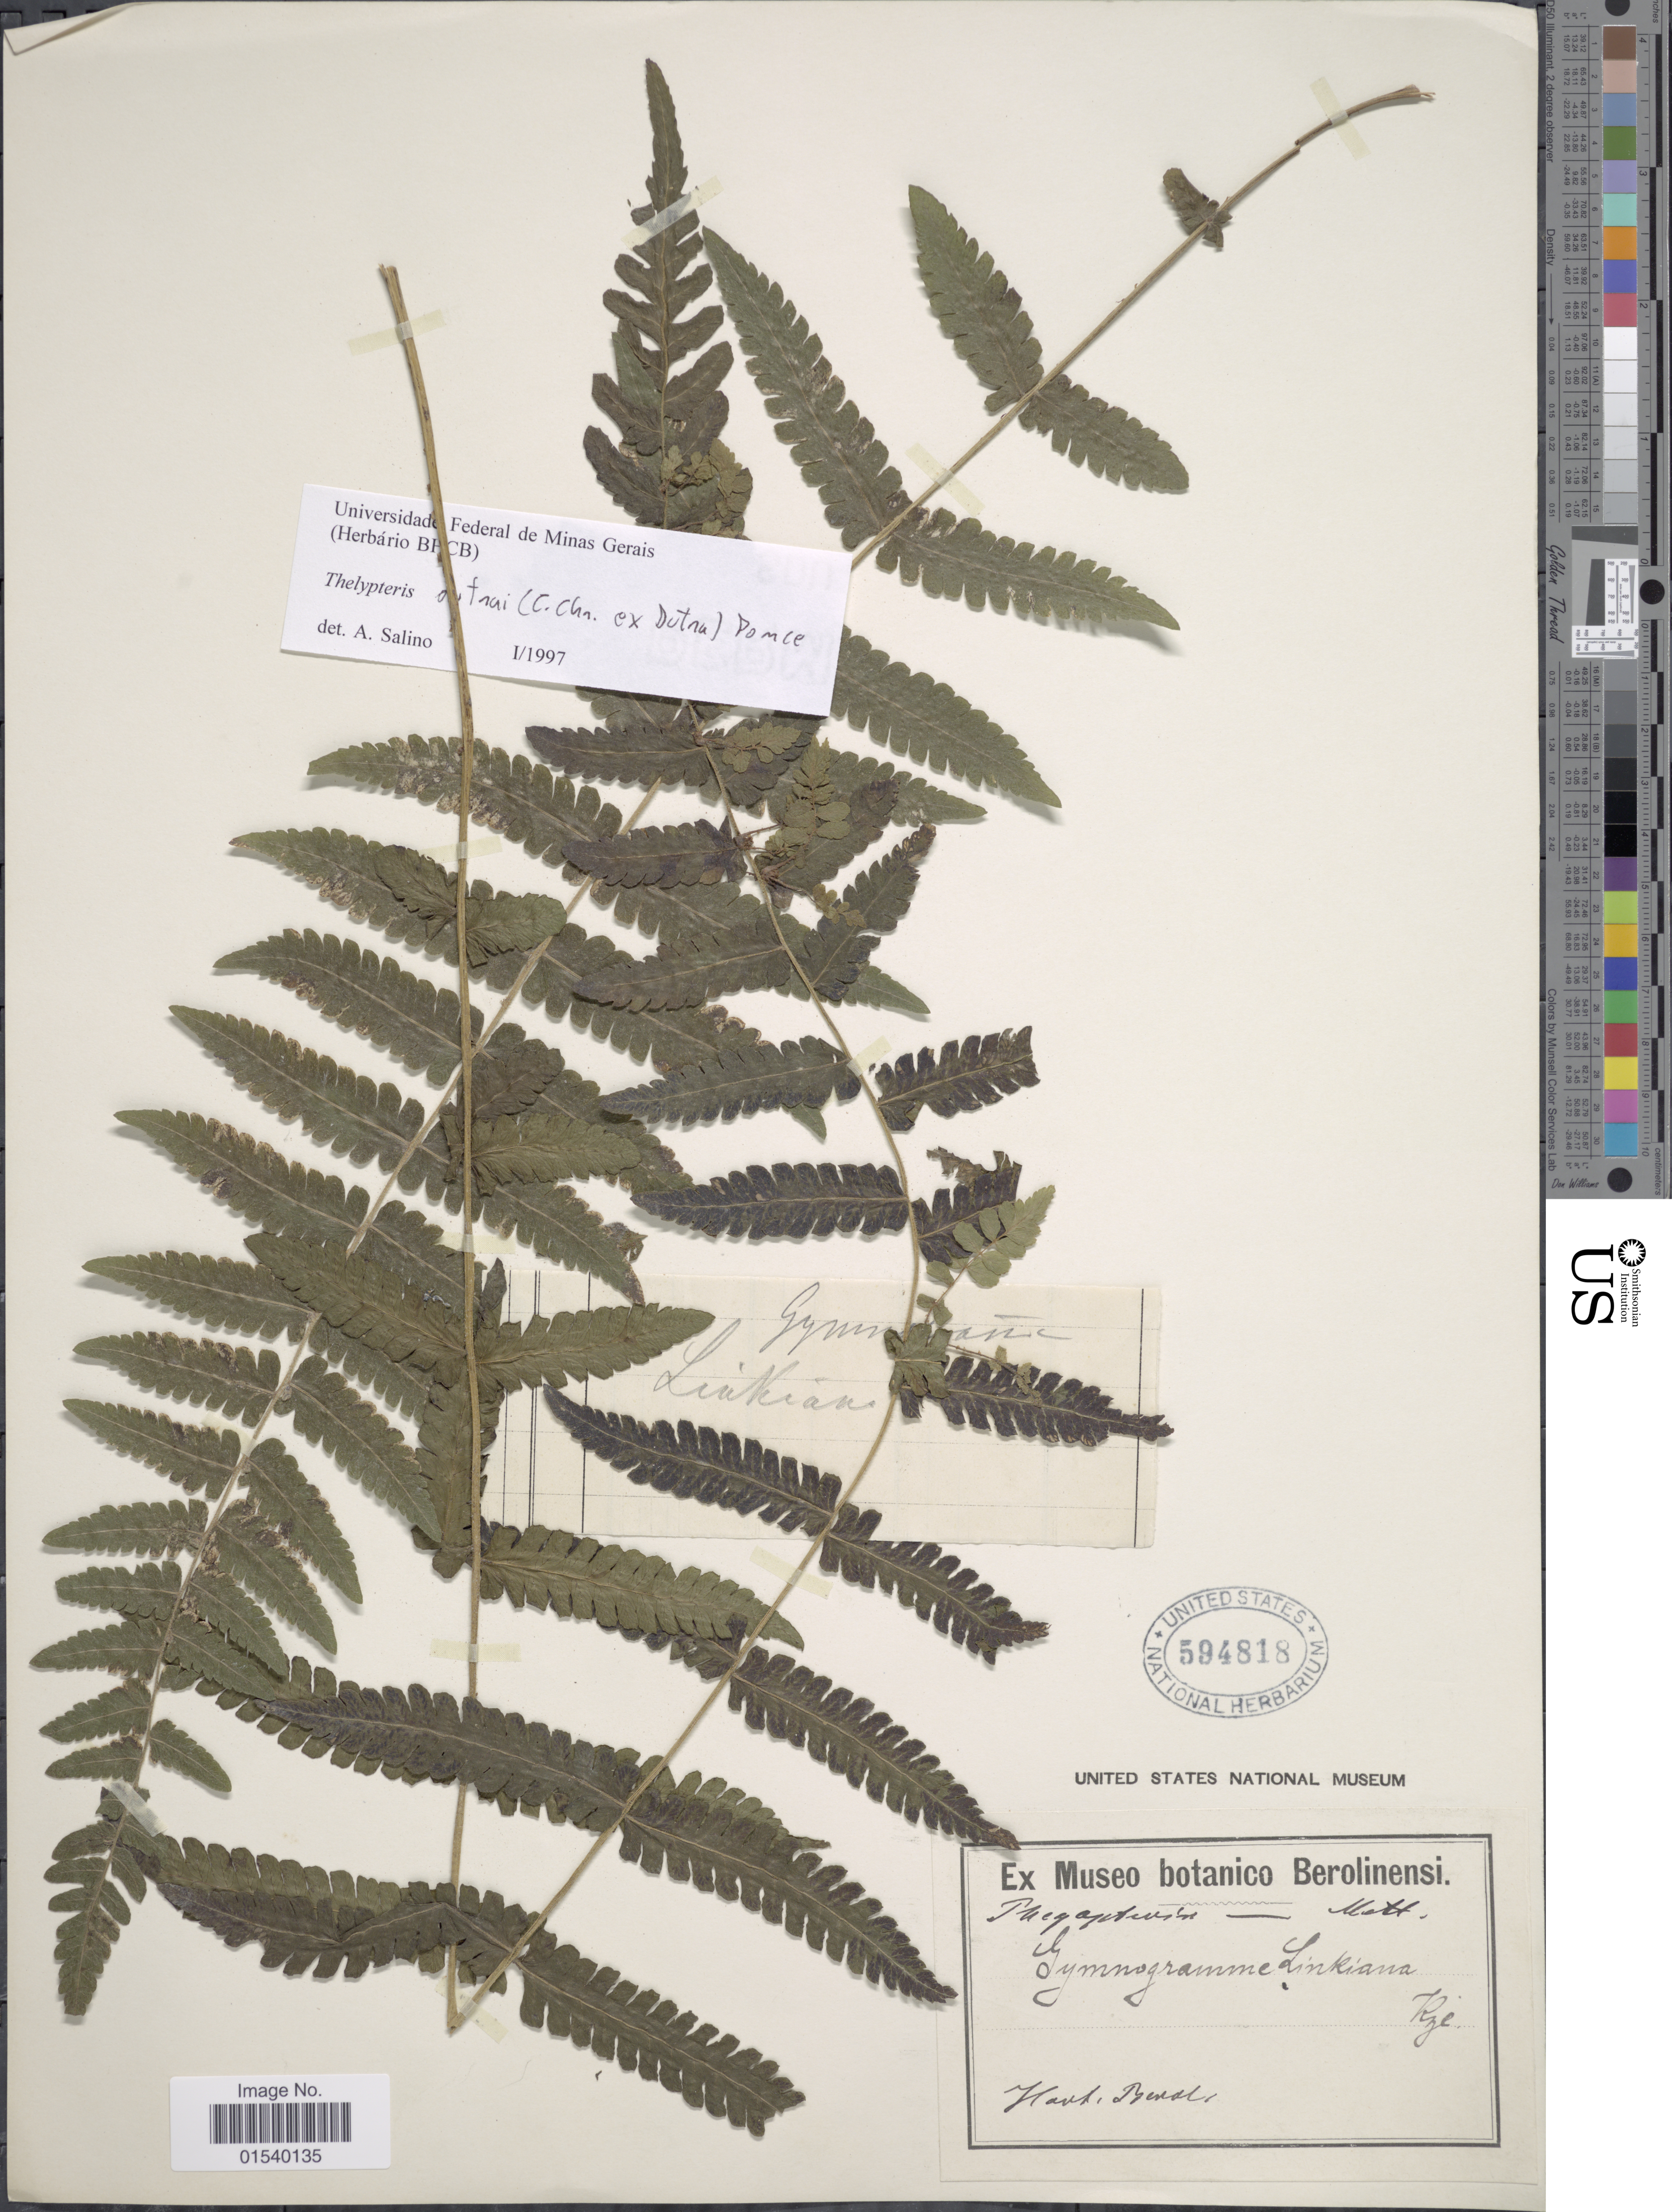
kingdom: Plantae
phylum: Tracheophyta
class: Polypodiopsida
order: Polypodiales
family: Thelypteridaceae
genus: Amauropelta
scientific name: Amauropelta dutrai (C. Chr.) comb. nov., ined. 2015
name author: (C. Chr.)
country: Germany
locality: Hort. Berol.(inensi)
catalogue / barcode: US 594818